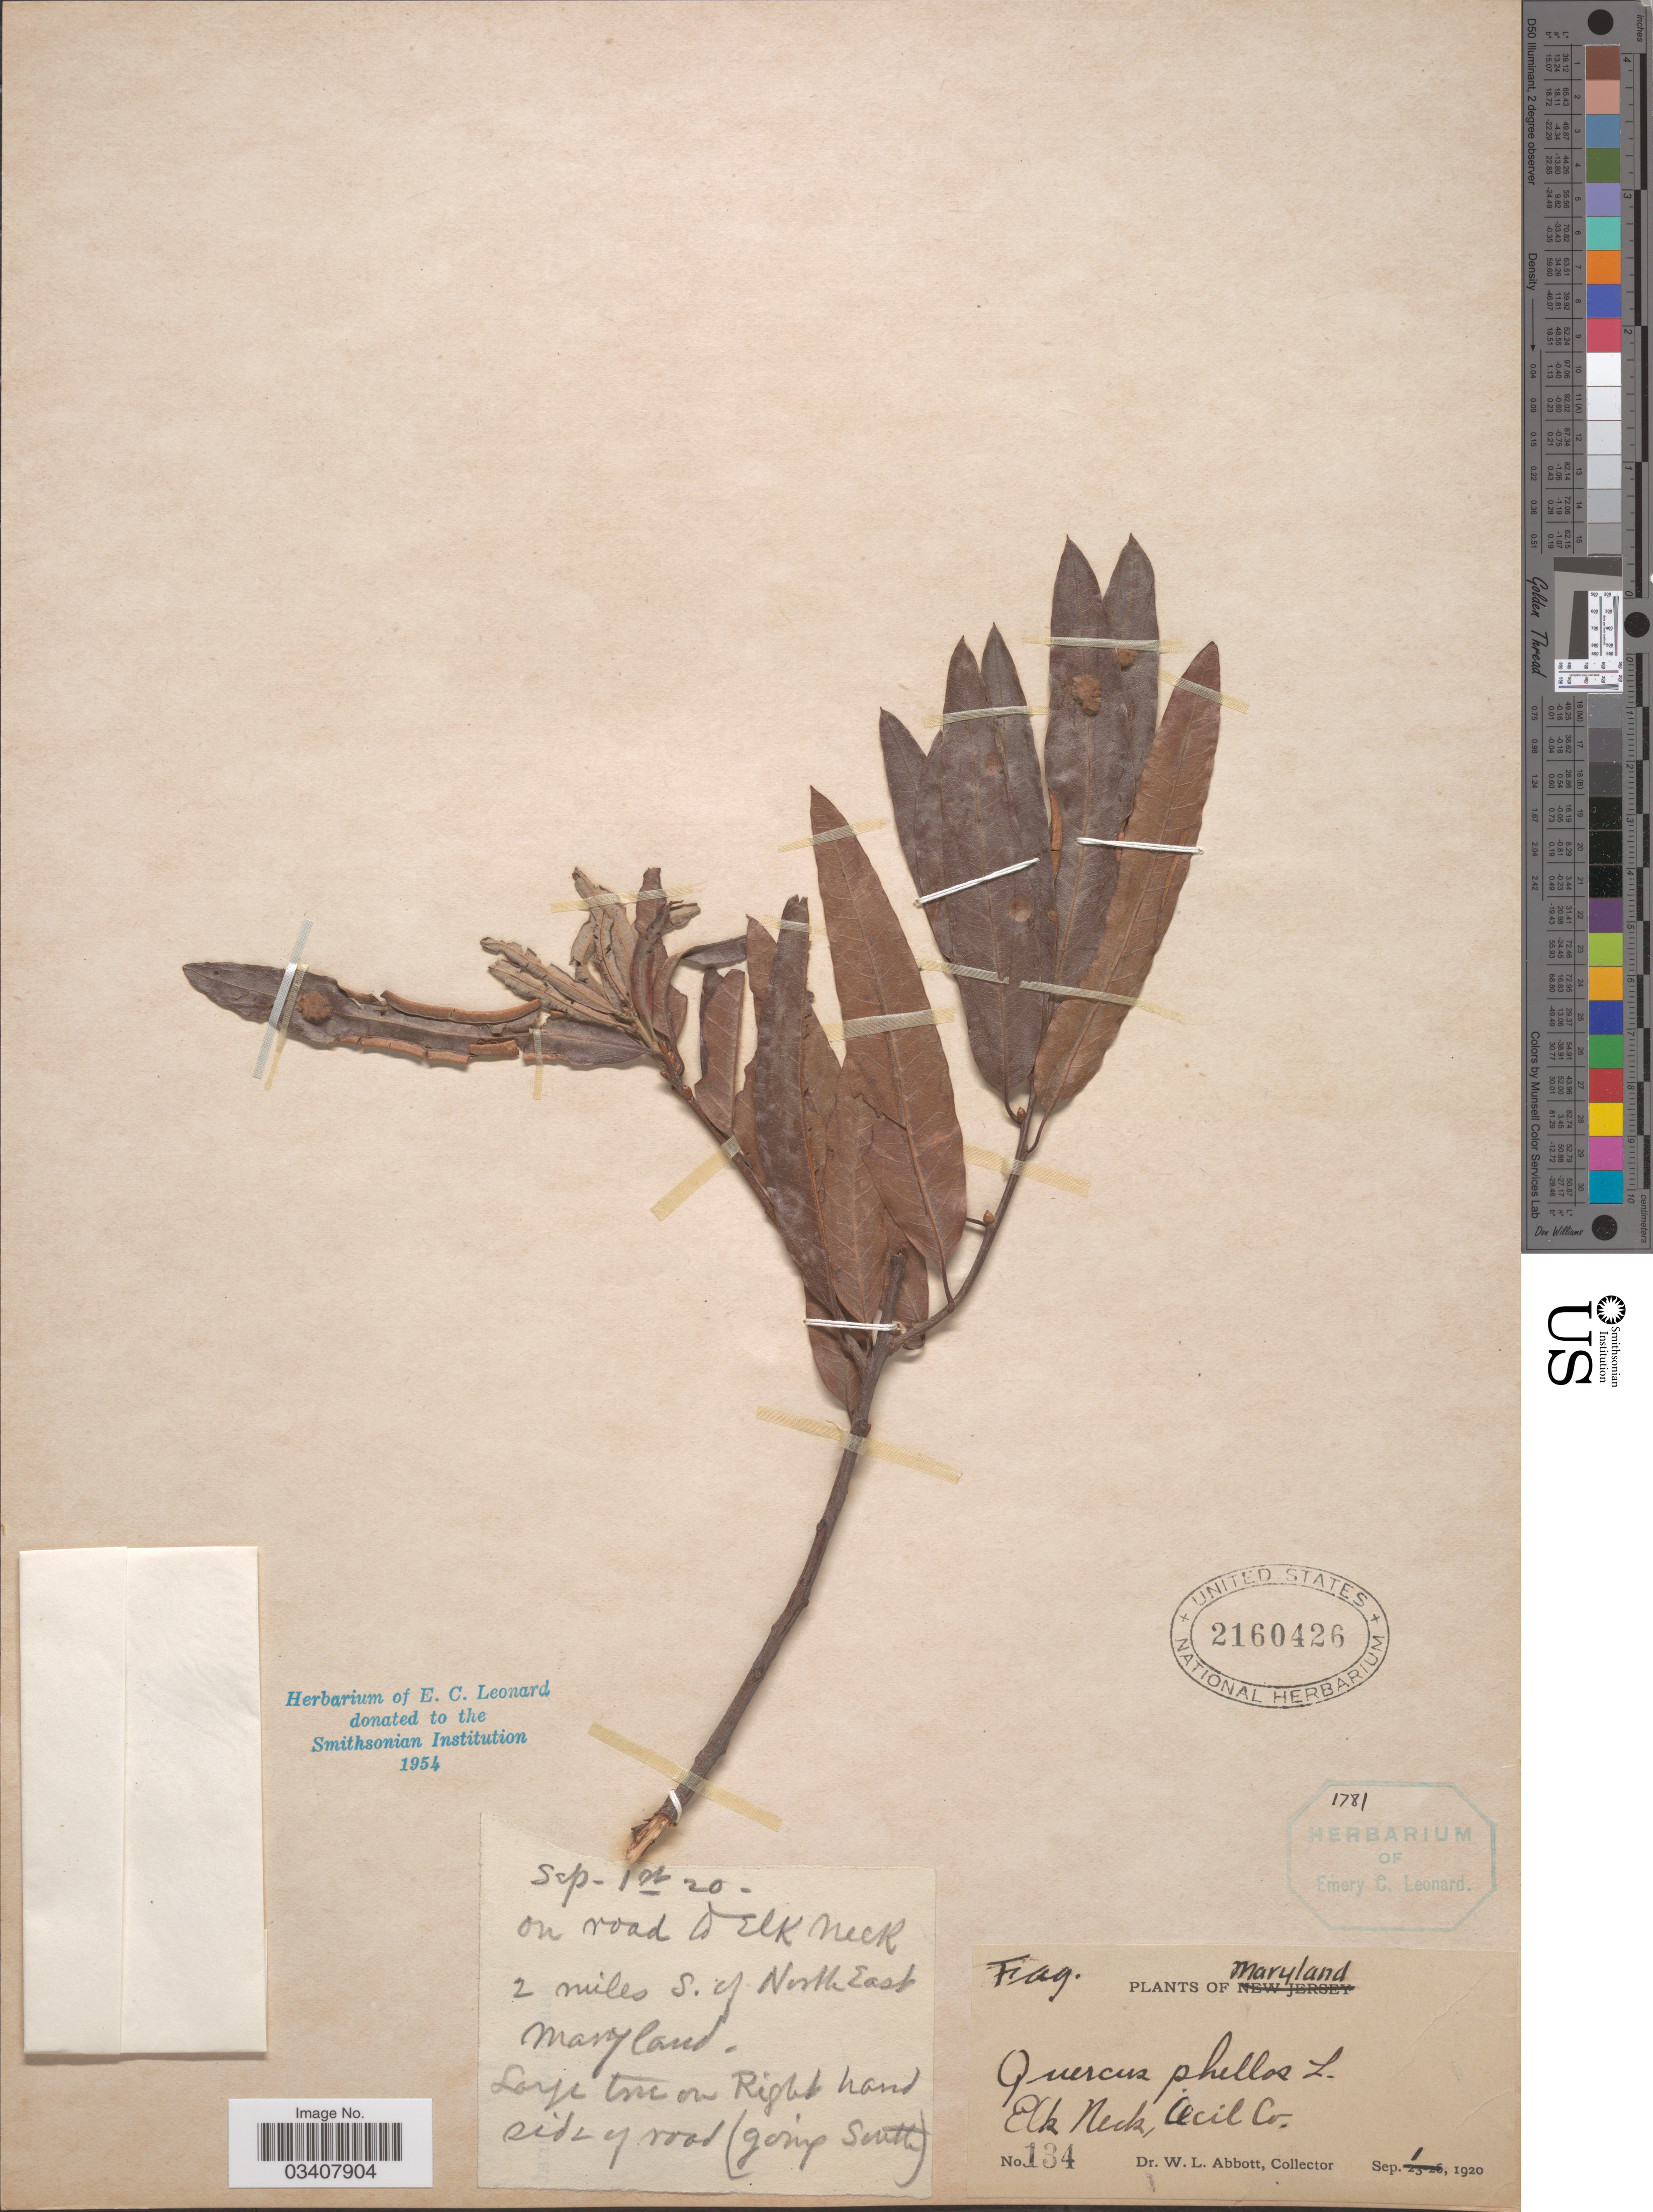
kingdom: Plantae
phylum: Tracheophyta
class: Magnoliopsida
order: Fagales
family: Fagaceae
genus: Quercus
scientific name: Quercus phellos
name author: L.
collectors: W. L. Abbott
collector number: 134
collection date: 1920-09-01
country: United States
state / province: Maryland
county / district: Cecil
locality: On road to Elk Neck 2 miles S. of North East Maryland. Elk Neck, Cecil Co.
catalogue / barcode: US 2160426